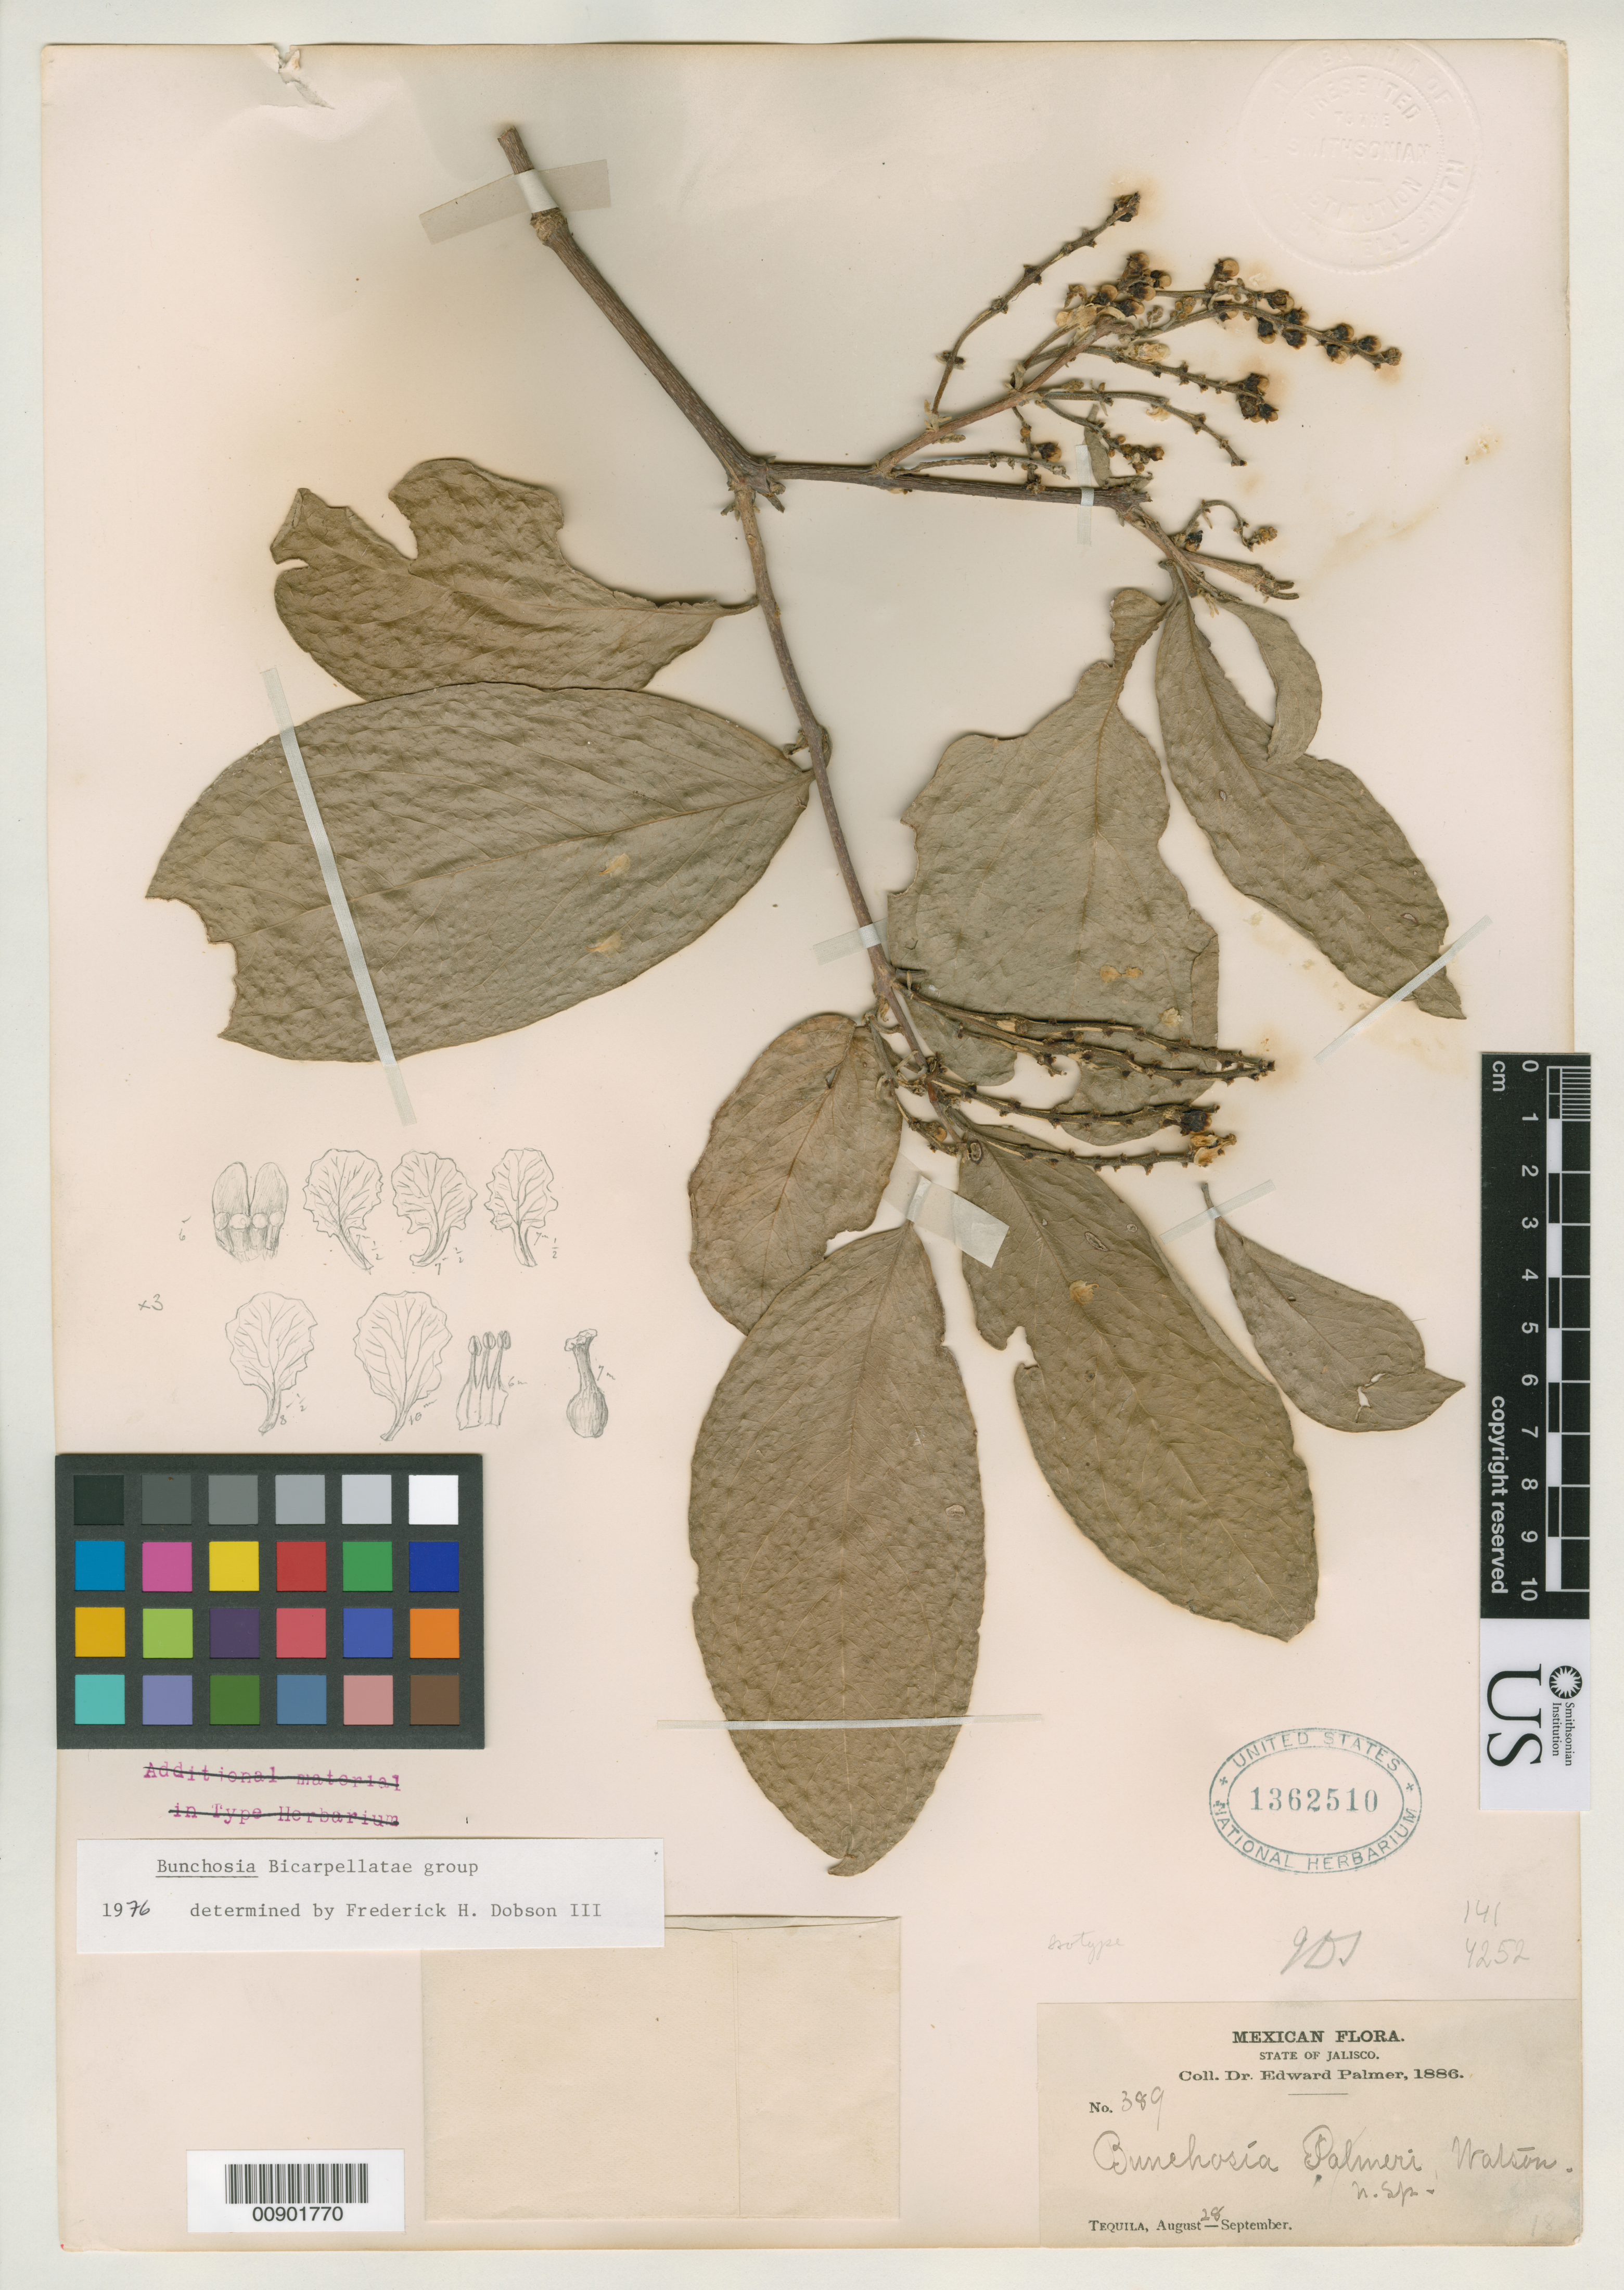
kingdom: Plantae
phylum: Tracheophyta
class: Magnoliopsida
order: Malpighiales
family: Malpighiaceae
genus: Bunchosia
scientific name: Bunchosia palmeri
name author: S. Watson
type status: Isotype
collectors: E. Palmer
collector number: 389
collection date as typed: Aug 1886 to -- Sep 1886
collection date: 1886-08/1886-09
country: Mexico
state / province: Jalisco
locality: Tequila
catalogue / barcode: US 1362510